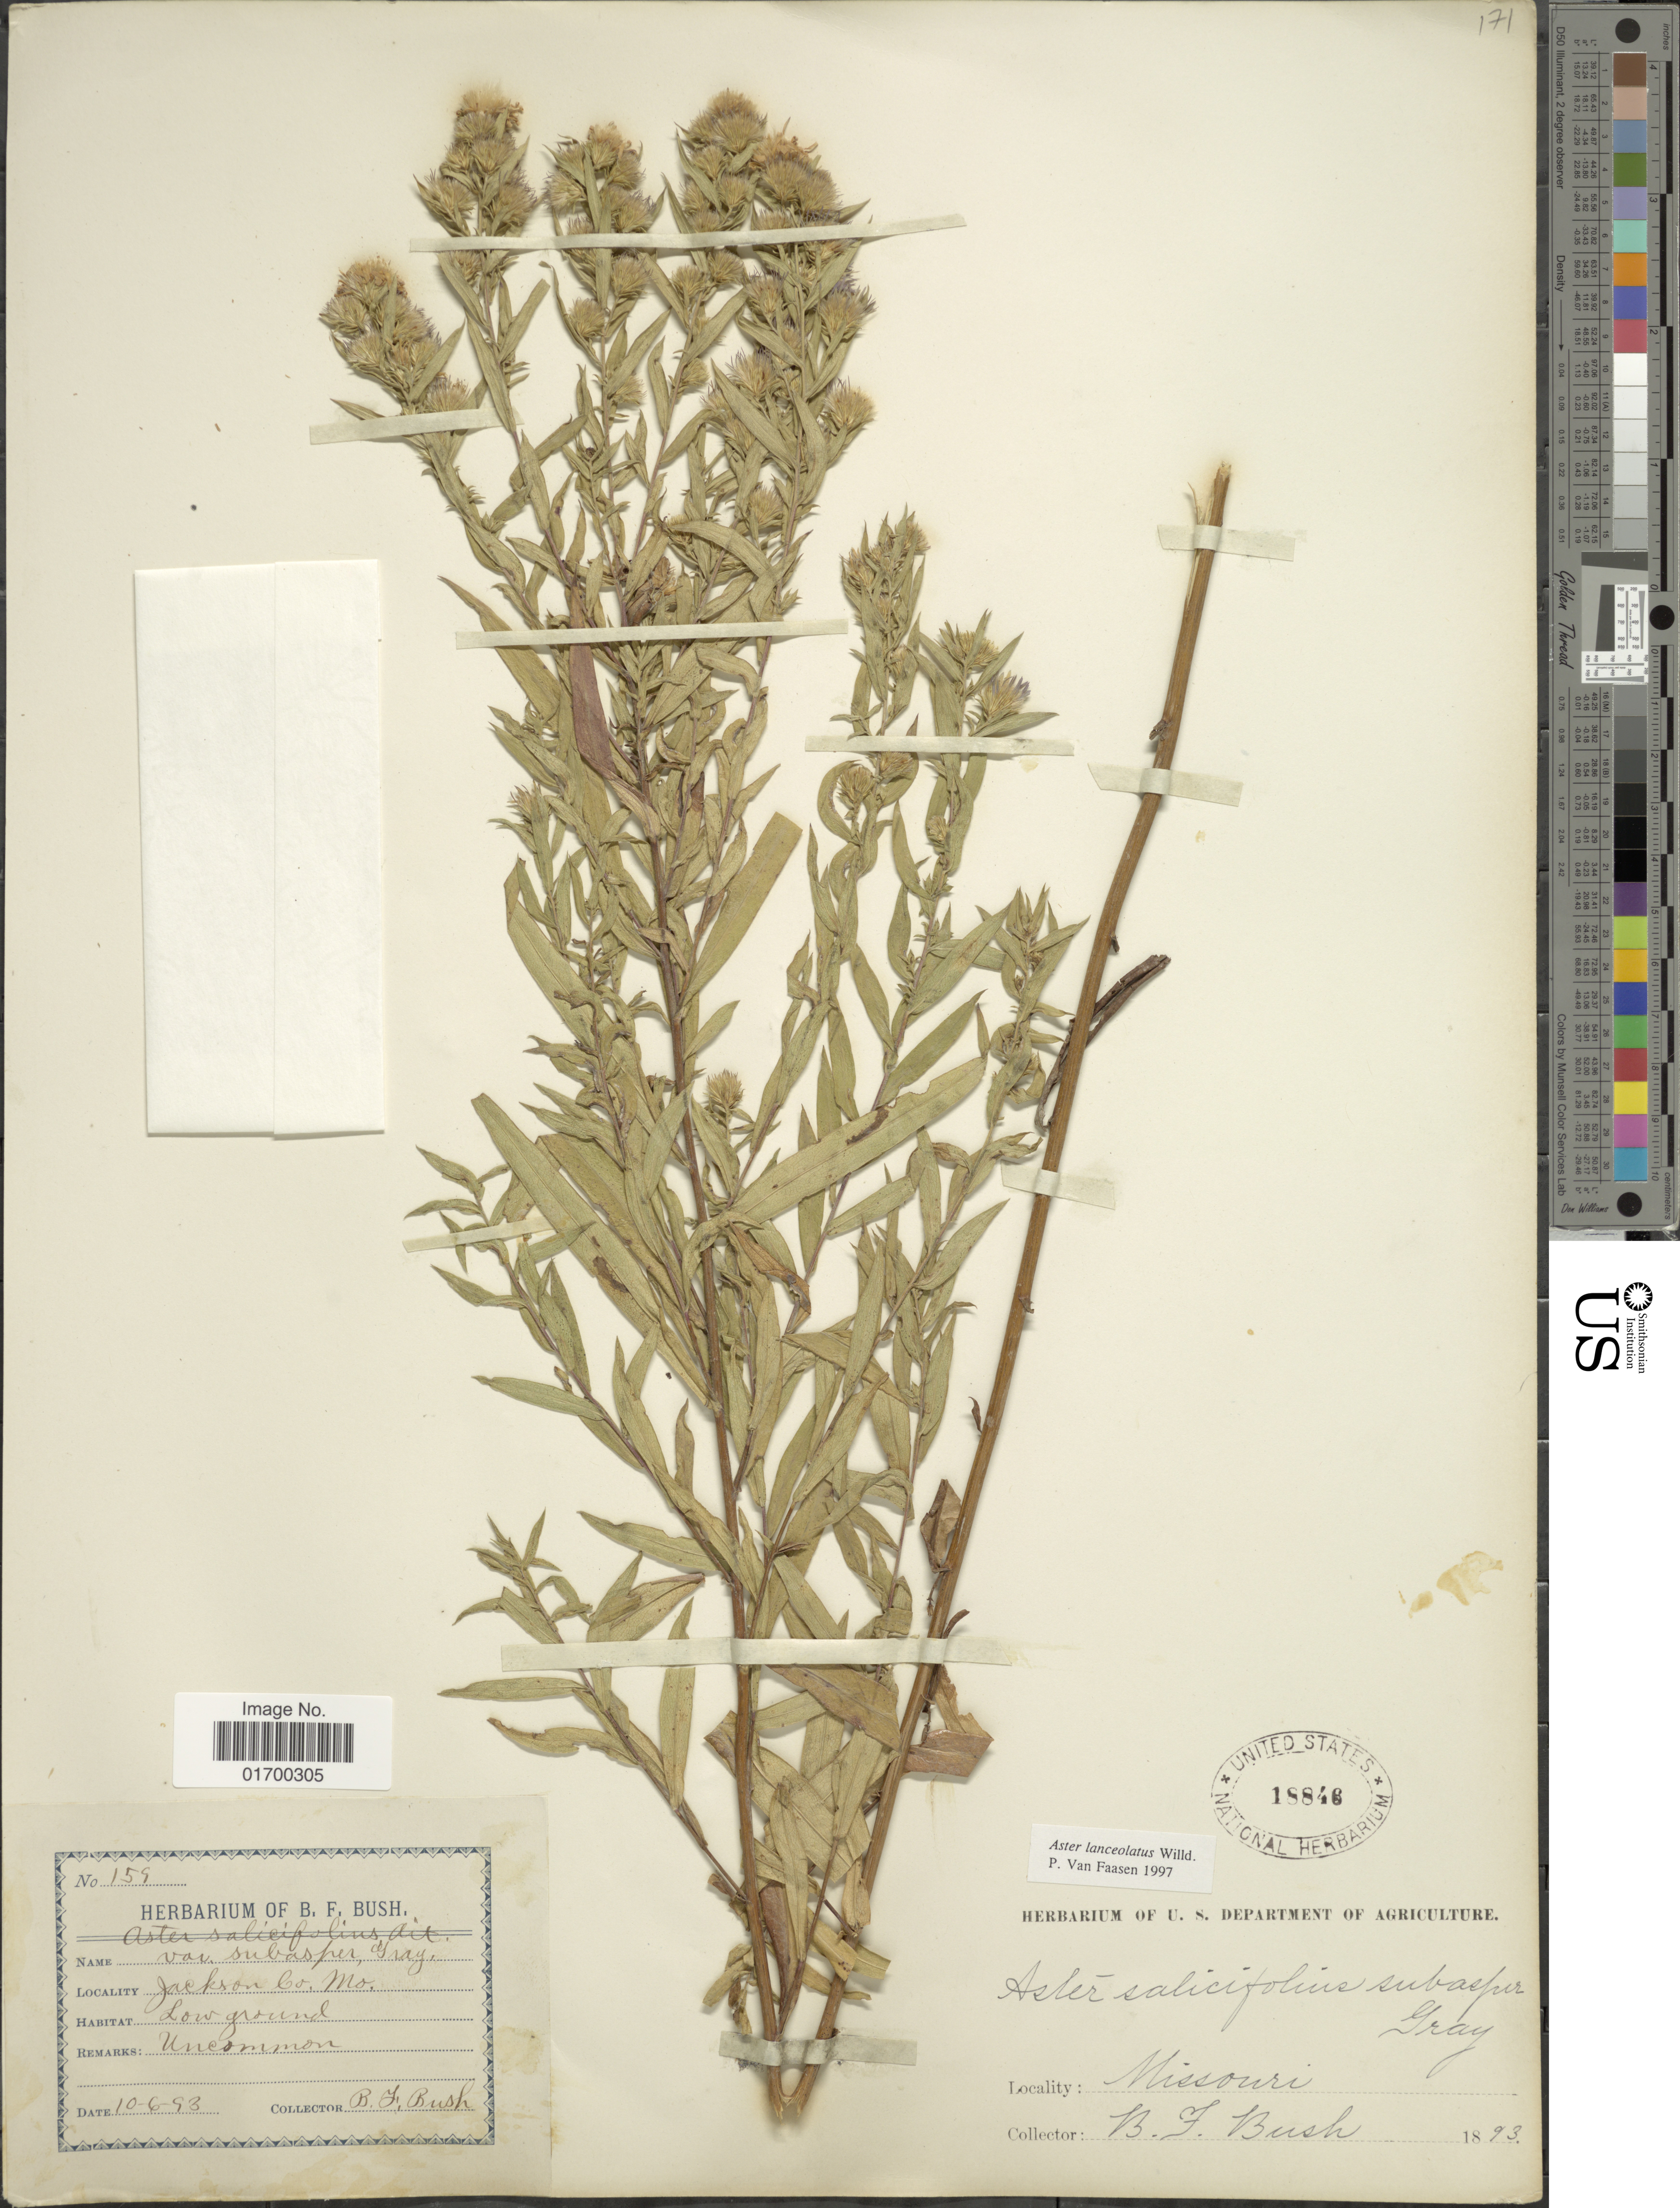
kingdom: Plantae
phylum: Tracheophyta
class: Magnoliopsida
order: Asterales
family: Asteraceae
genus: Symphyotrichum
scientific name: Symphyotrichum lanceolatum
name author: (Willd.) G.L. Nesom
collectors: B. F. Bush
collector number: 159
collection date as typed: Transcribed d/m/y: 6/10/93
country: United States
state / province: Missouri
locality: Jackson Co.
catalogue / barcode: US 18846